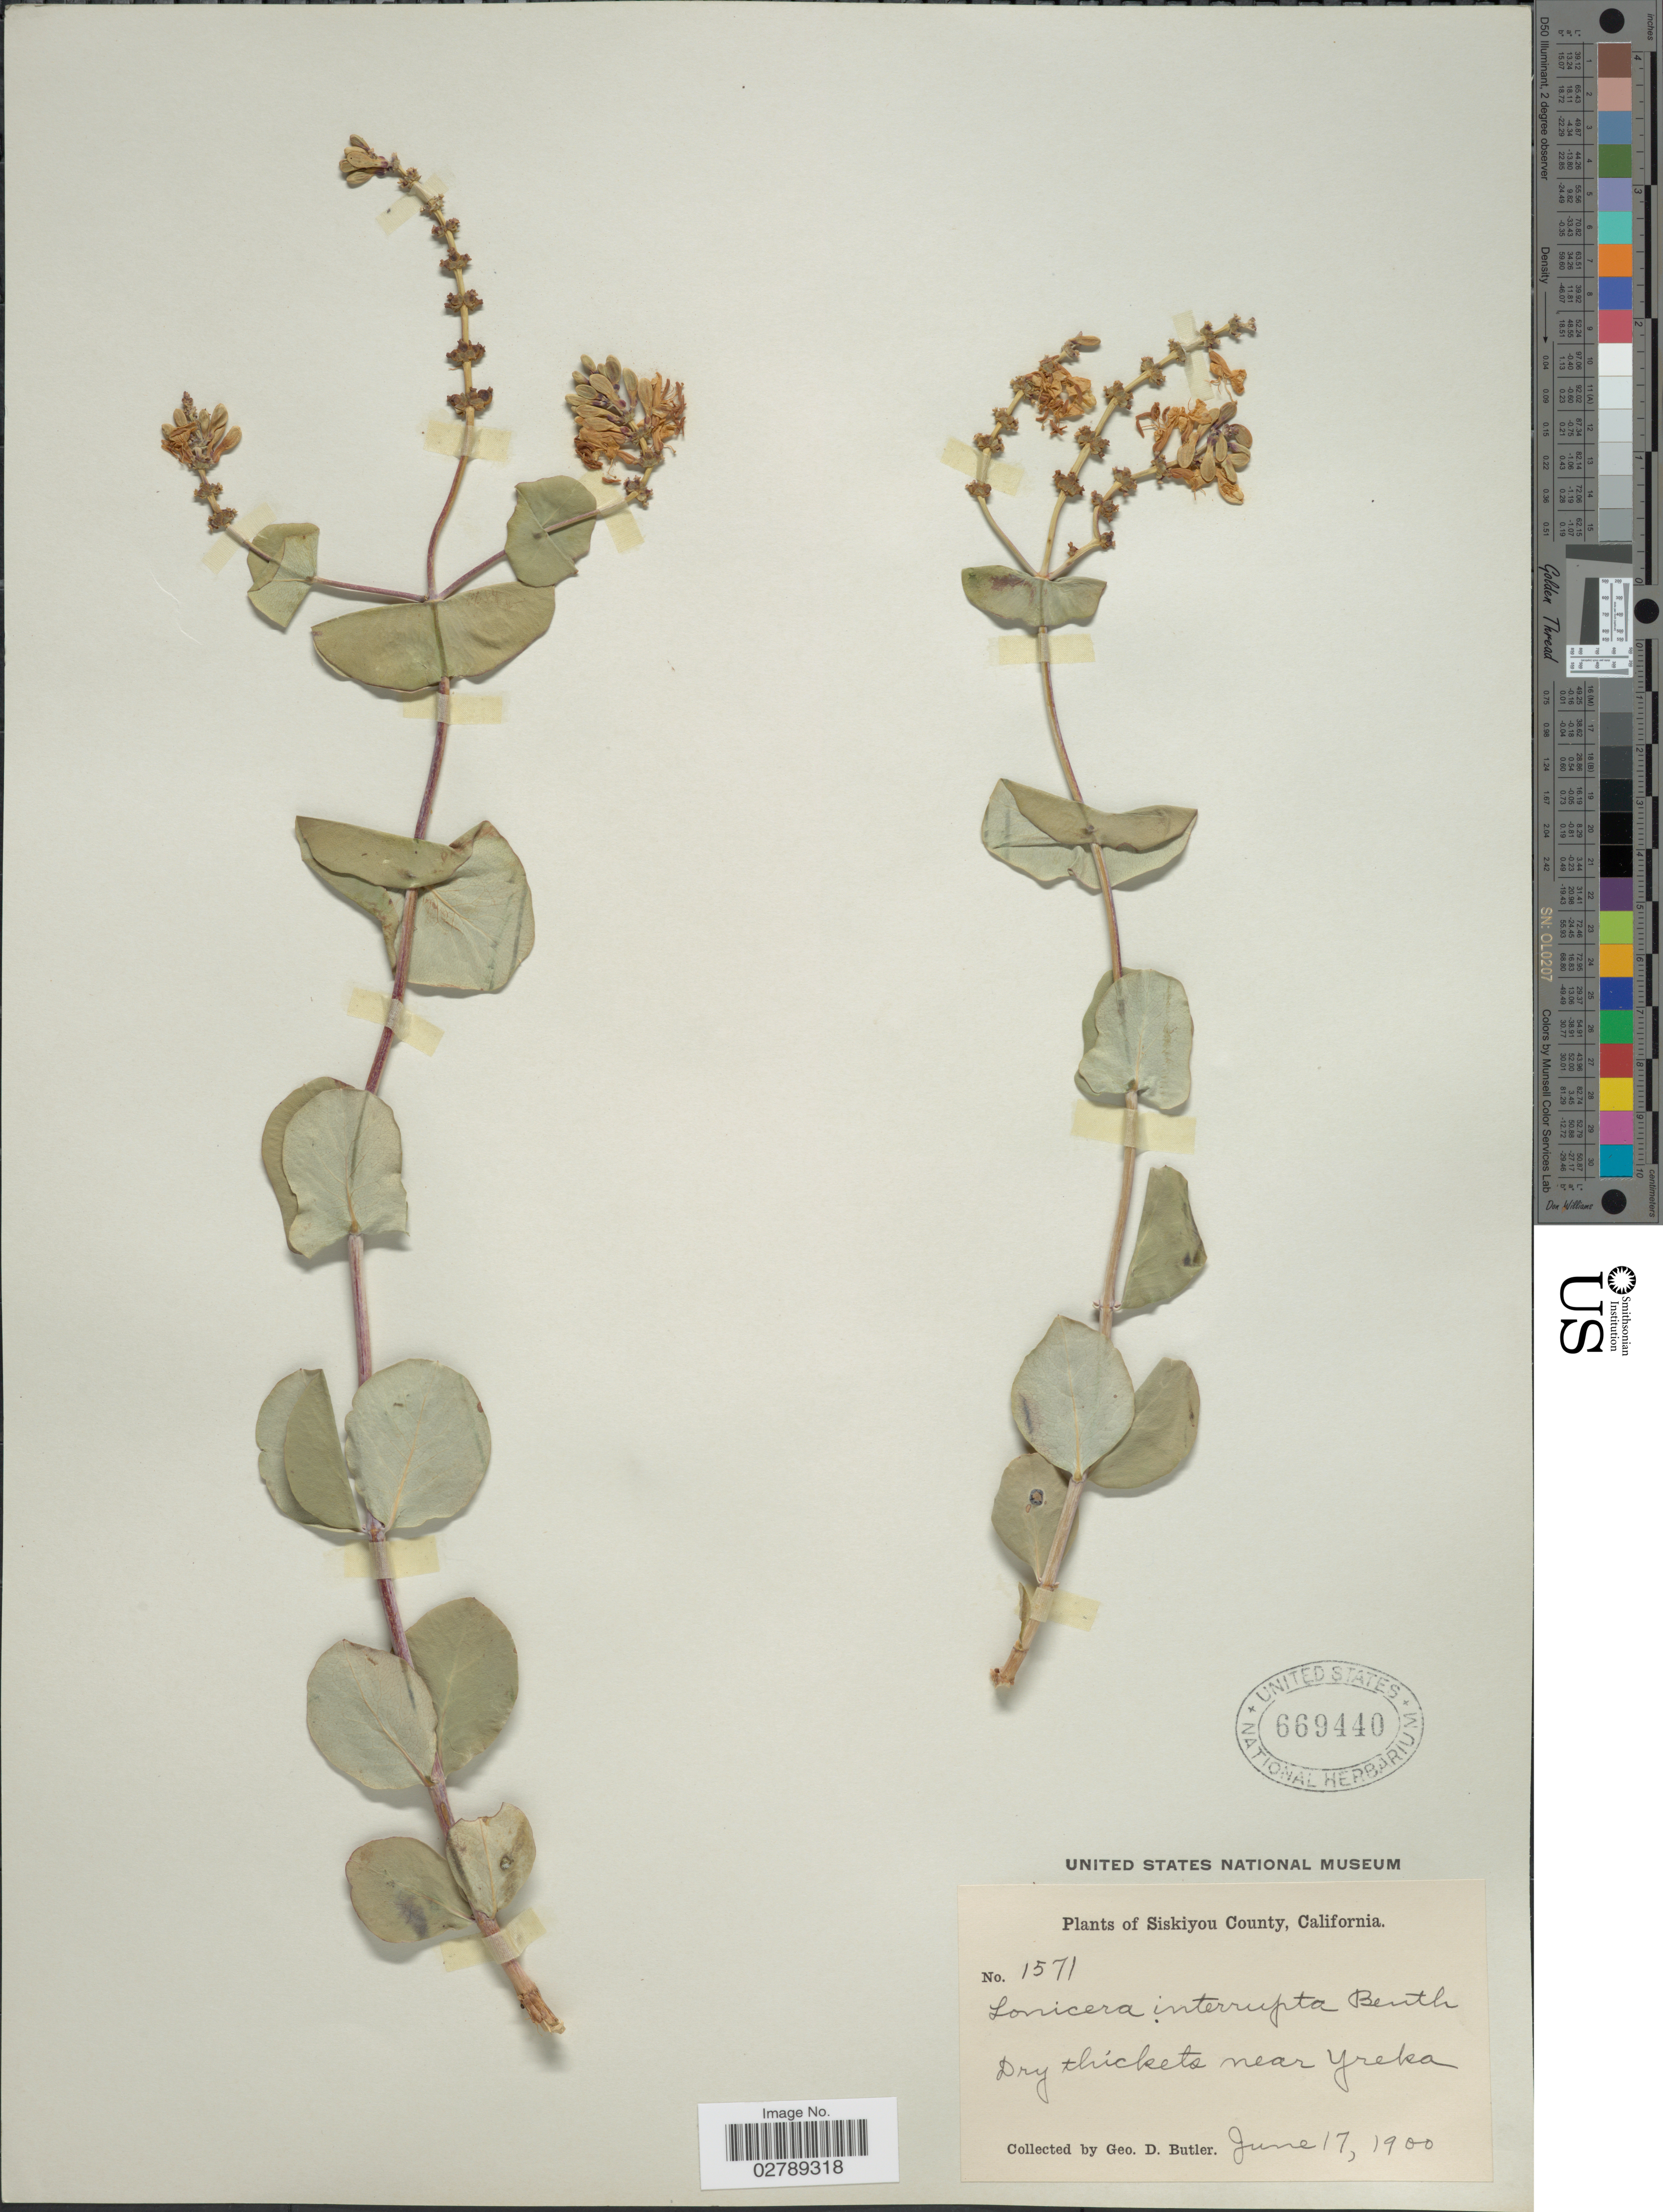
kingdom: Plantae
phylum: Tracheophyta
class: Magnoliopsida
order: Dipsacales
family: Caprifoliaceae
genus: Lonicera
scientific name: Lonicera interrupta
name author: Benth.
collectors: G. D. Butler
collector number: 1571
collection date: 1900-06-17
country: United States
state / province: California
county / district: Siskiyou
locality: Siskiyou County. Dry thickets near Yreka.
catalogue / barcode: US 669440